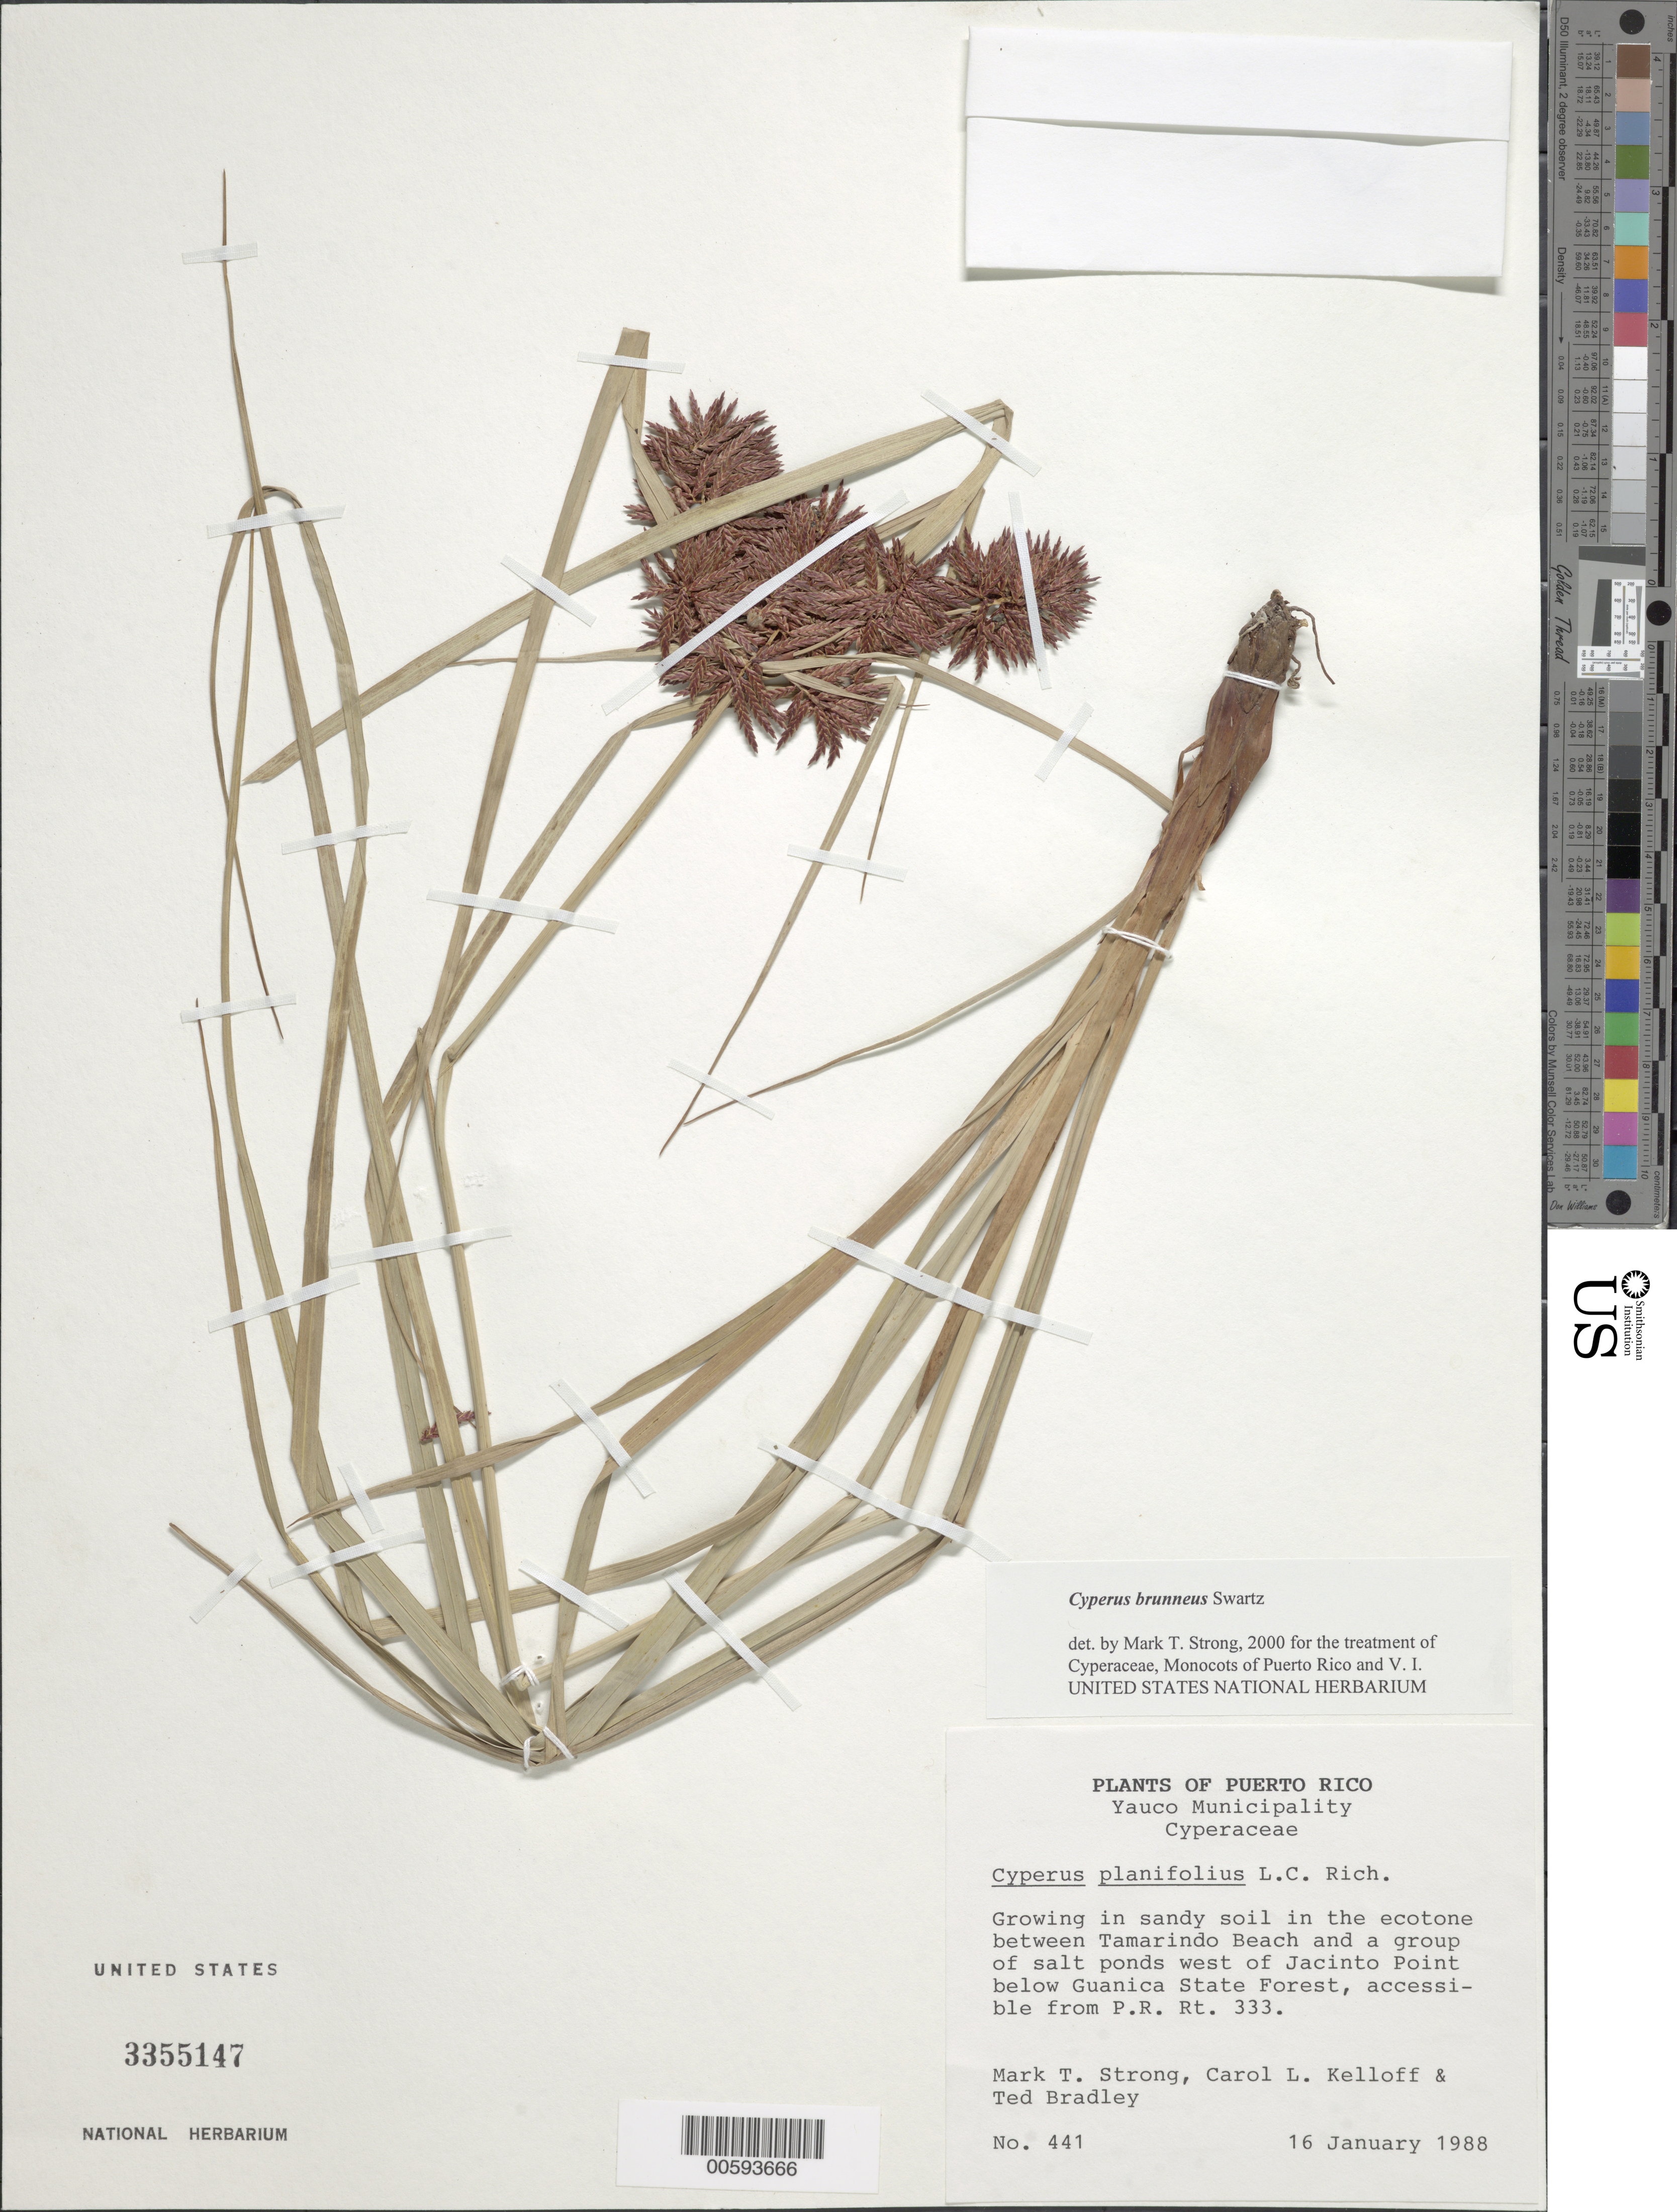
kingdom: Plantae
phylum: Tracheophyta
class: Liliopsida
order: Poales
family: Cyperaceae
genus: Cyperus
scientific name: Cyperus planifolius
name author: Rich.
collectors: M. T. Strong & C. L. Kelloff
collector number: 441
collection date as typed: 16 Jan 1988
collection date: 1988-01-16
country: Puerto Rico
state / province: Yauco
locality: Yauco Municipality: Tamarindo Beach to Jacinto Point, along shoreline below Guanica State Forest, accessible from Rt. 333.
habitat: Dunes along coastal shoreline.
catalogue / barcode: US 3355147